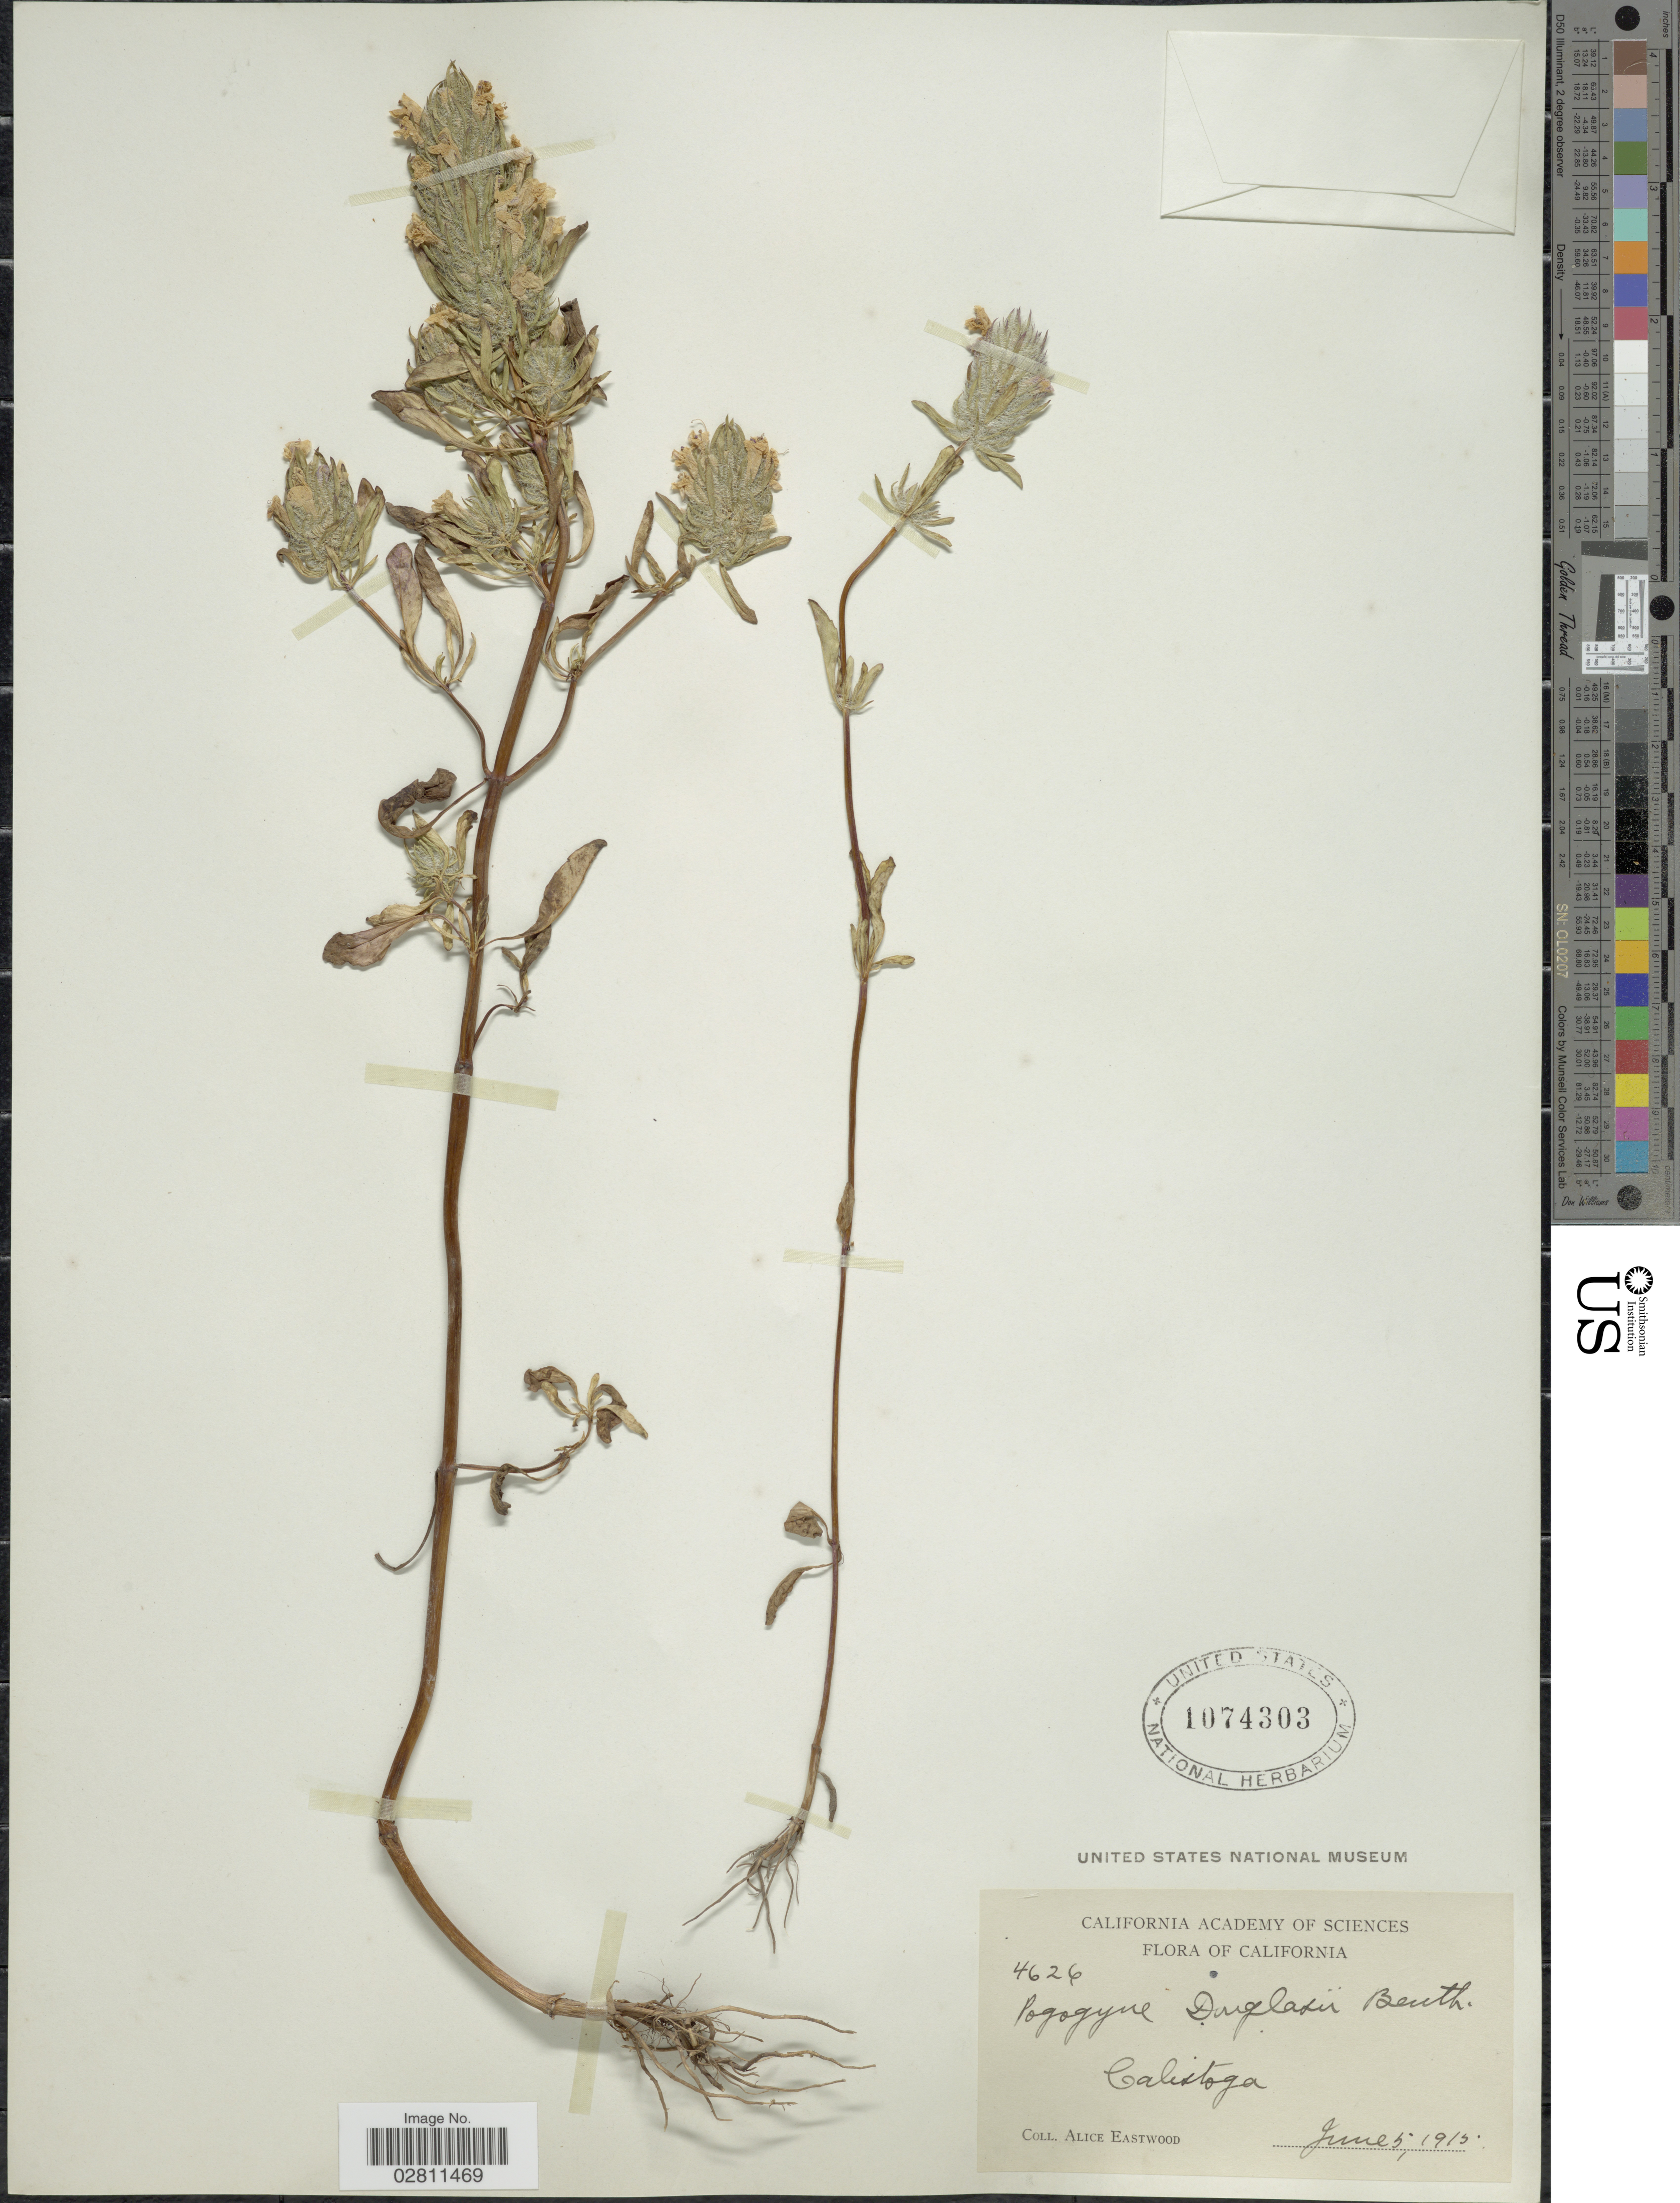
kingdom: Plantae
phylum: Tracheophyta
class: Magnoliopsida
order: Lamiales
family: Lamiaceae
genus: Pogogyne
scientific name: Pogogyne douglasii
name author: Benth.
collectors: A. Eastwood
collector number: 4626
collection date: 1915-06-05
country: United States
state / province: California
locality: Calistoga.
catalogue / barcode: US 1074303